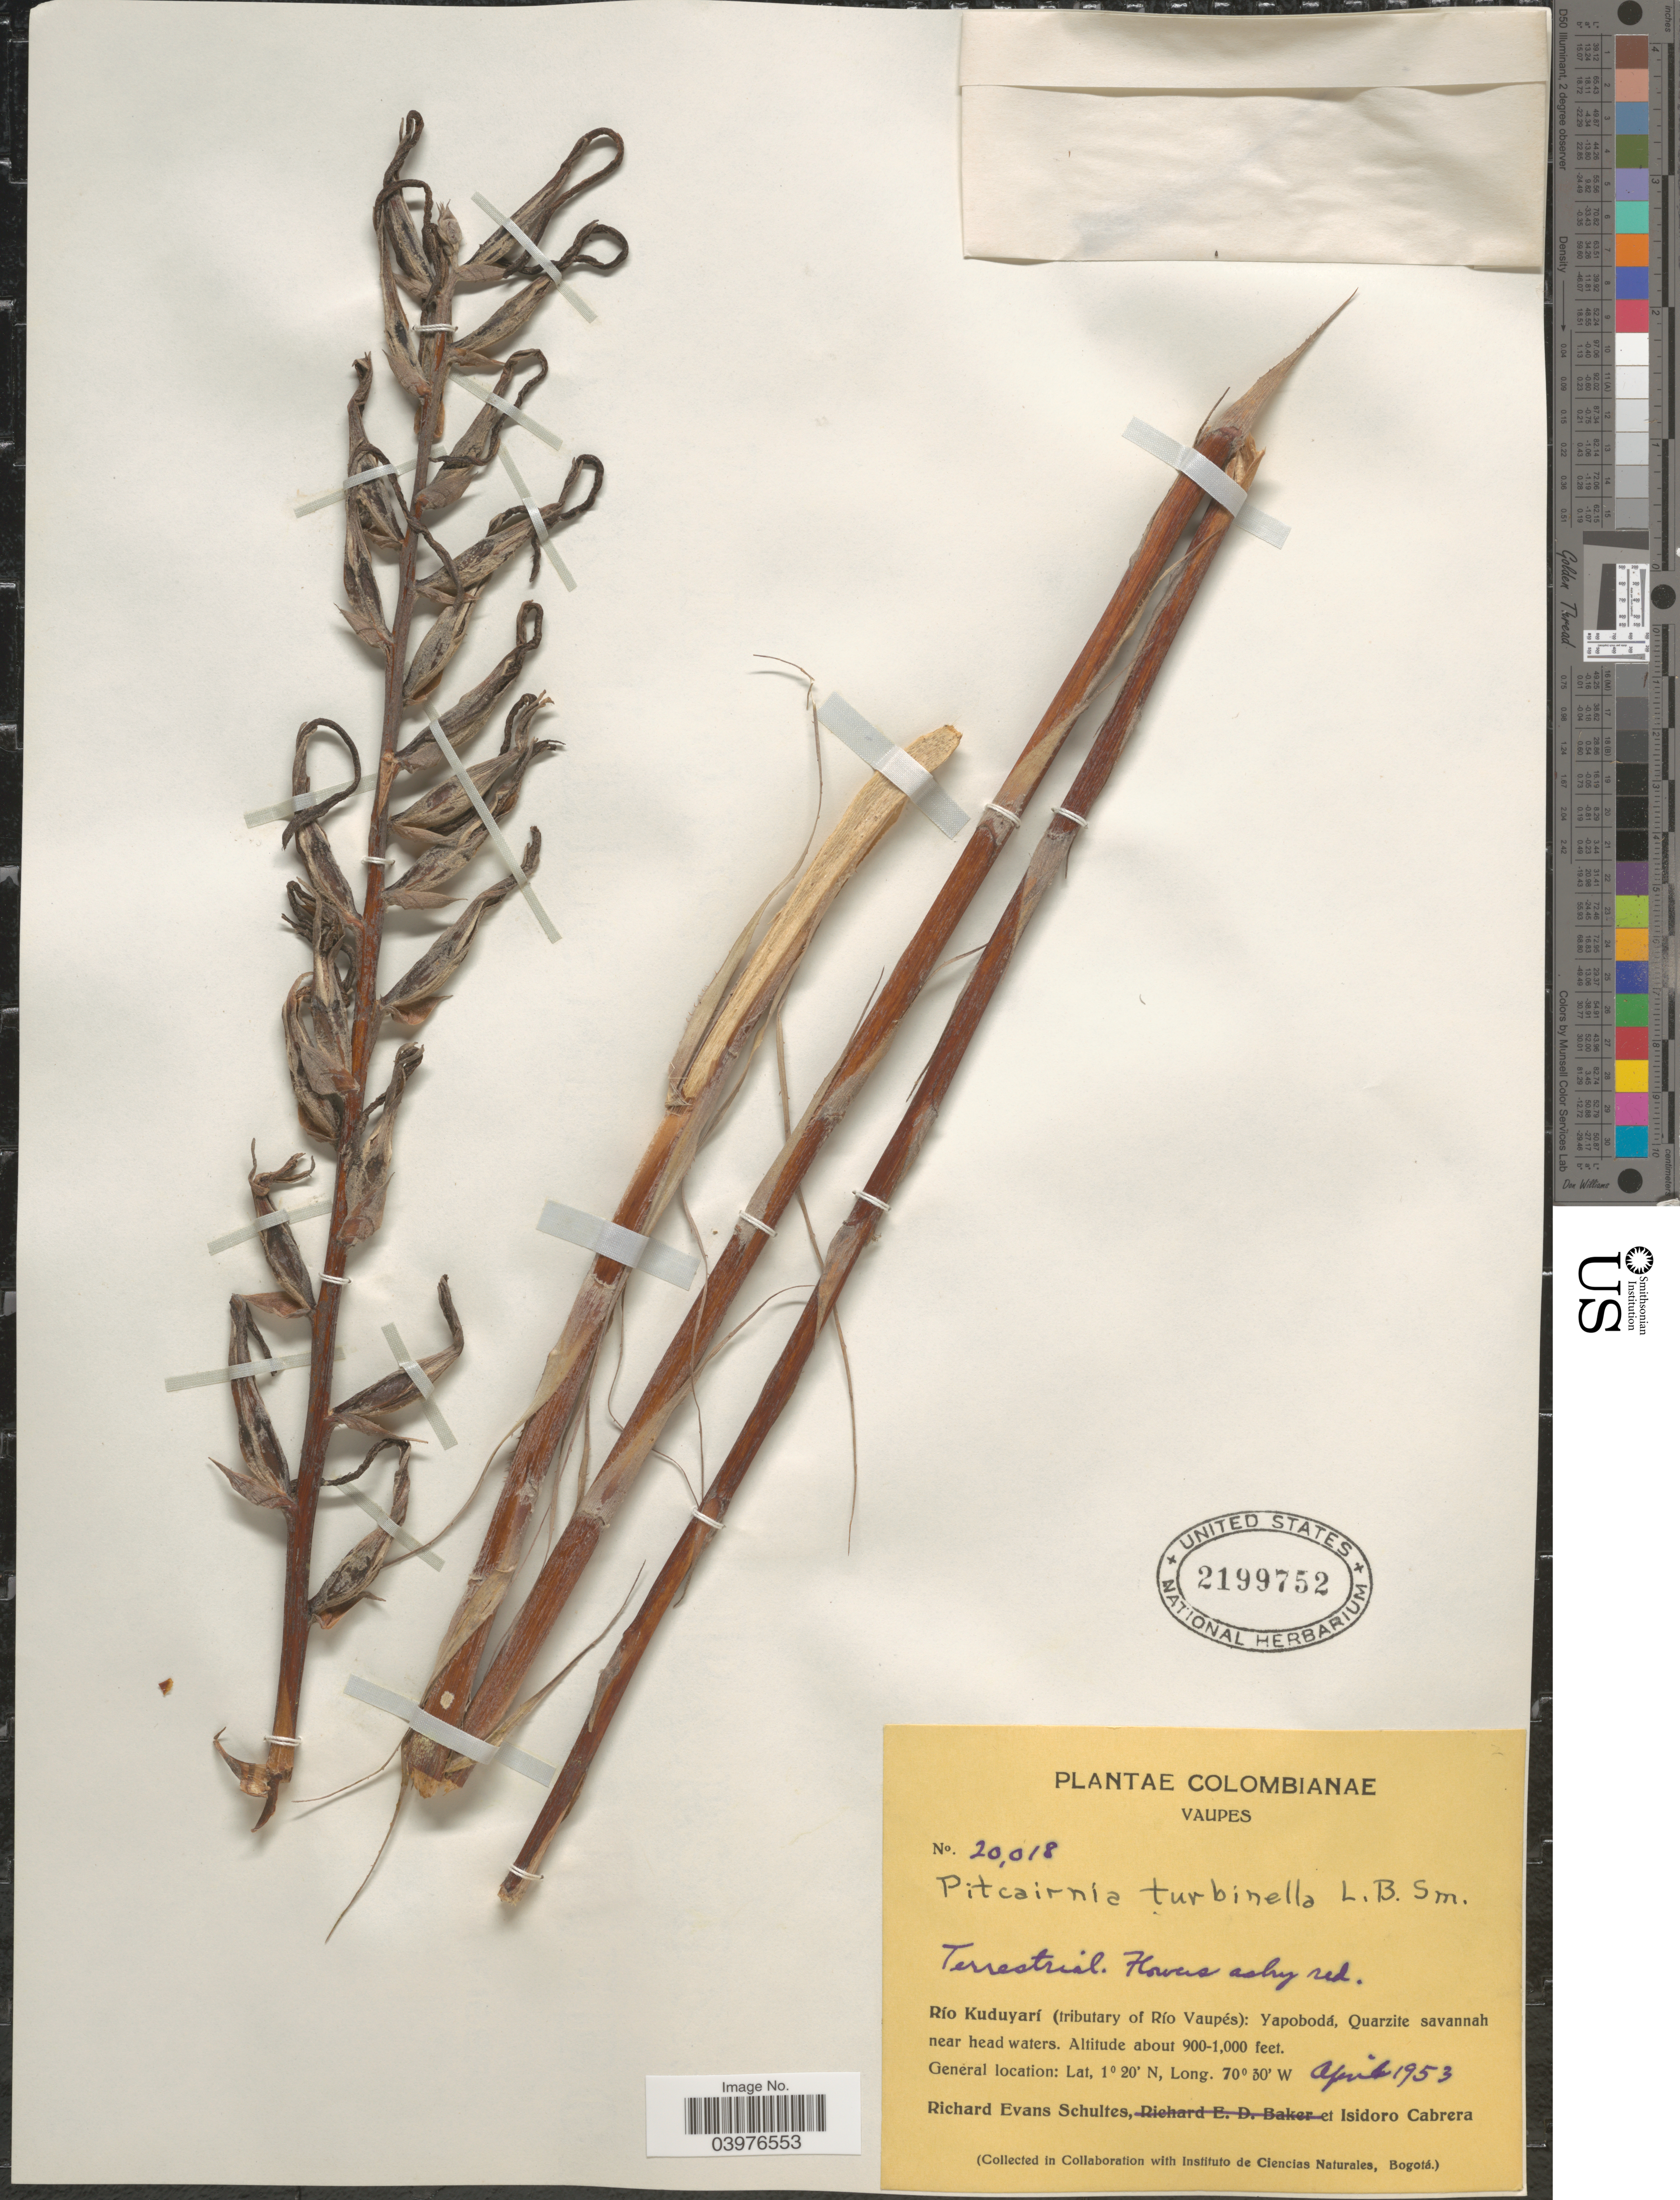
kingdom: Plantae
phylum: Tracheophyta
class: Liliopsida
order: Poales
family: Bromeliaceae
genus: Pitcairnia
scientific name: Pitcairnia turbinella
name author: L.B. Sm.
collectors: R. E. Schultes & I. Cabrera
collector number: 20018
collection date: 1953-04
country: Colombia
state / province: Vaupés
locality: Río Kuduyarí (tributary of Río Vaupés): Yapobodá, Quarzite savannah near head waters.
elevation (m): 274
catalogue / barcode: US 2199752